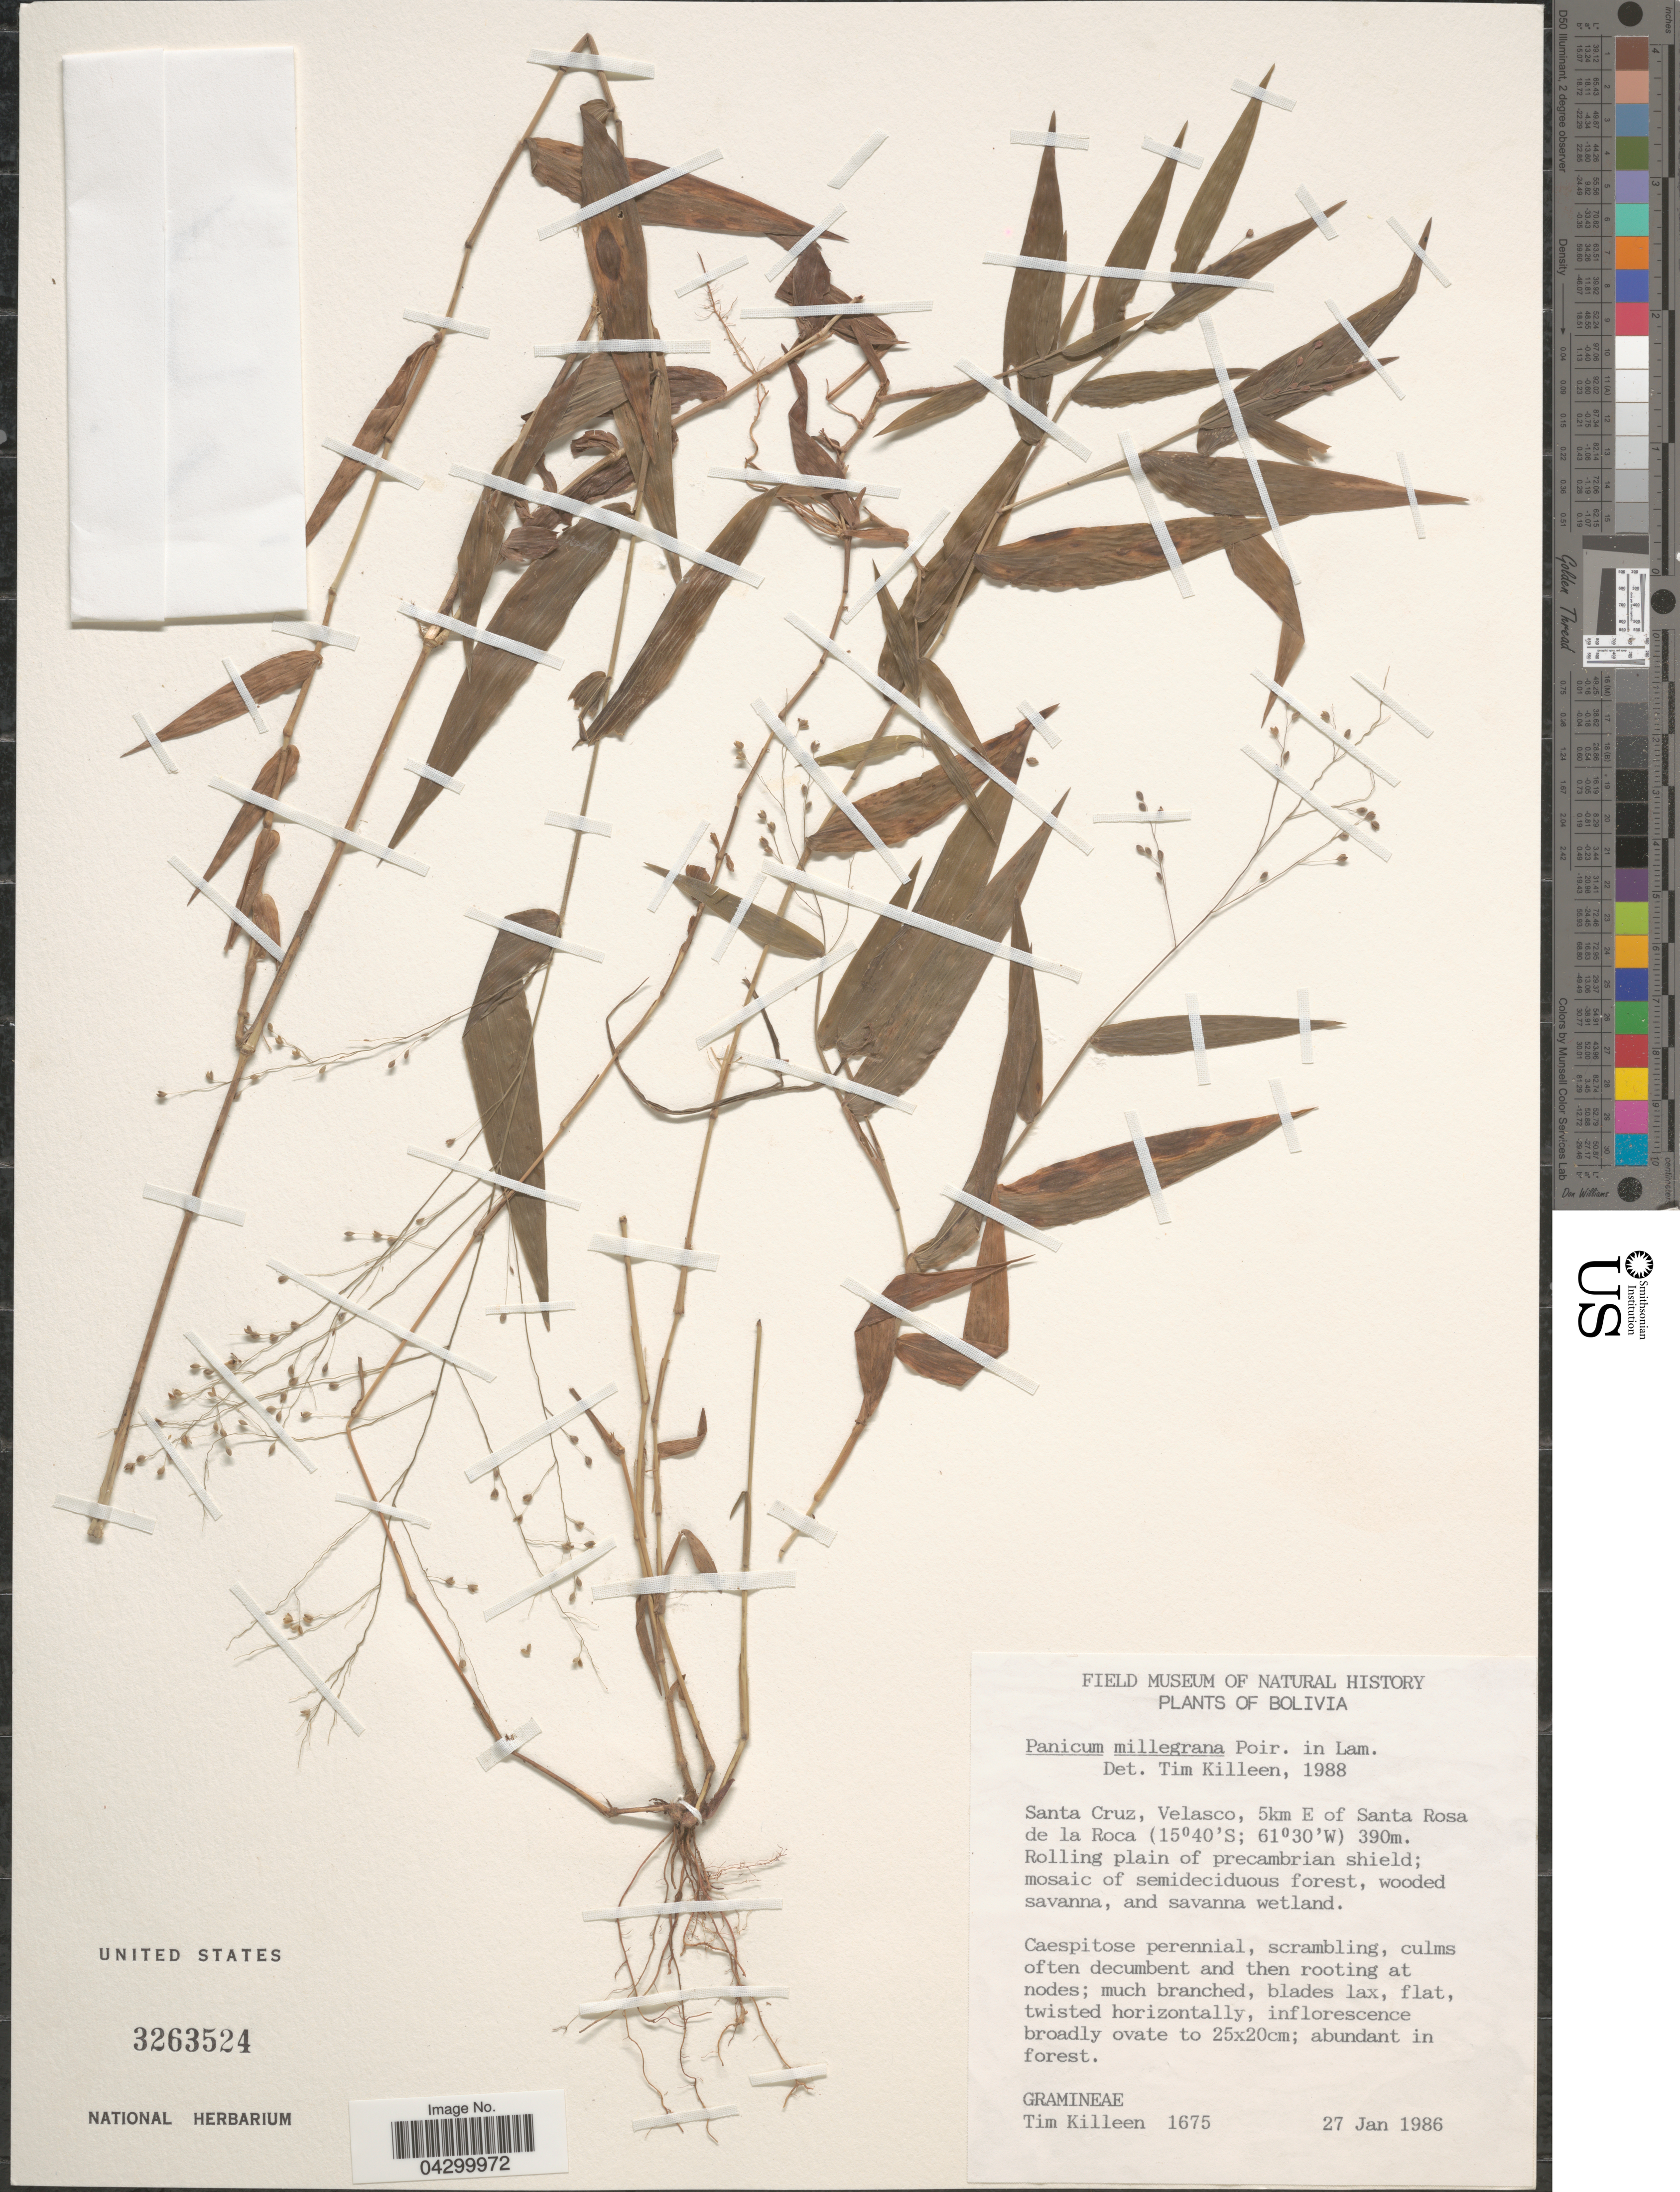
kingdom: Plantae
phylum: Tracheophyta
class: Liliopsida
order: Poales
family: Poaceae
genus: Panicum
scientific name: Panicum millegrana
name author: Poir.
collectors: T. J. Killeen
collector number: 1675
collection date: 1986-01-27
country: Bolivia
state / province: Santa Cruz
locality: Velasco, 5km E of Santa Rosa de la Roca. Rolling plain of precambrian shield; mosaic of semideciduous forest, wooded savanna, and savanna wetland.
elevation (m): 390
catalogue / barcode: US 3263524